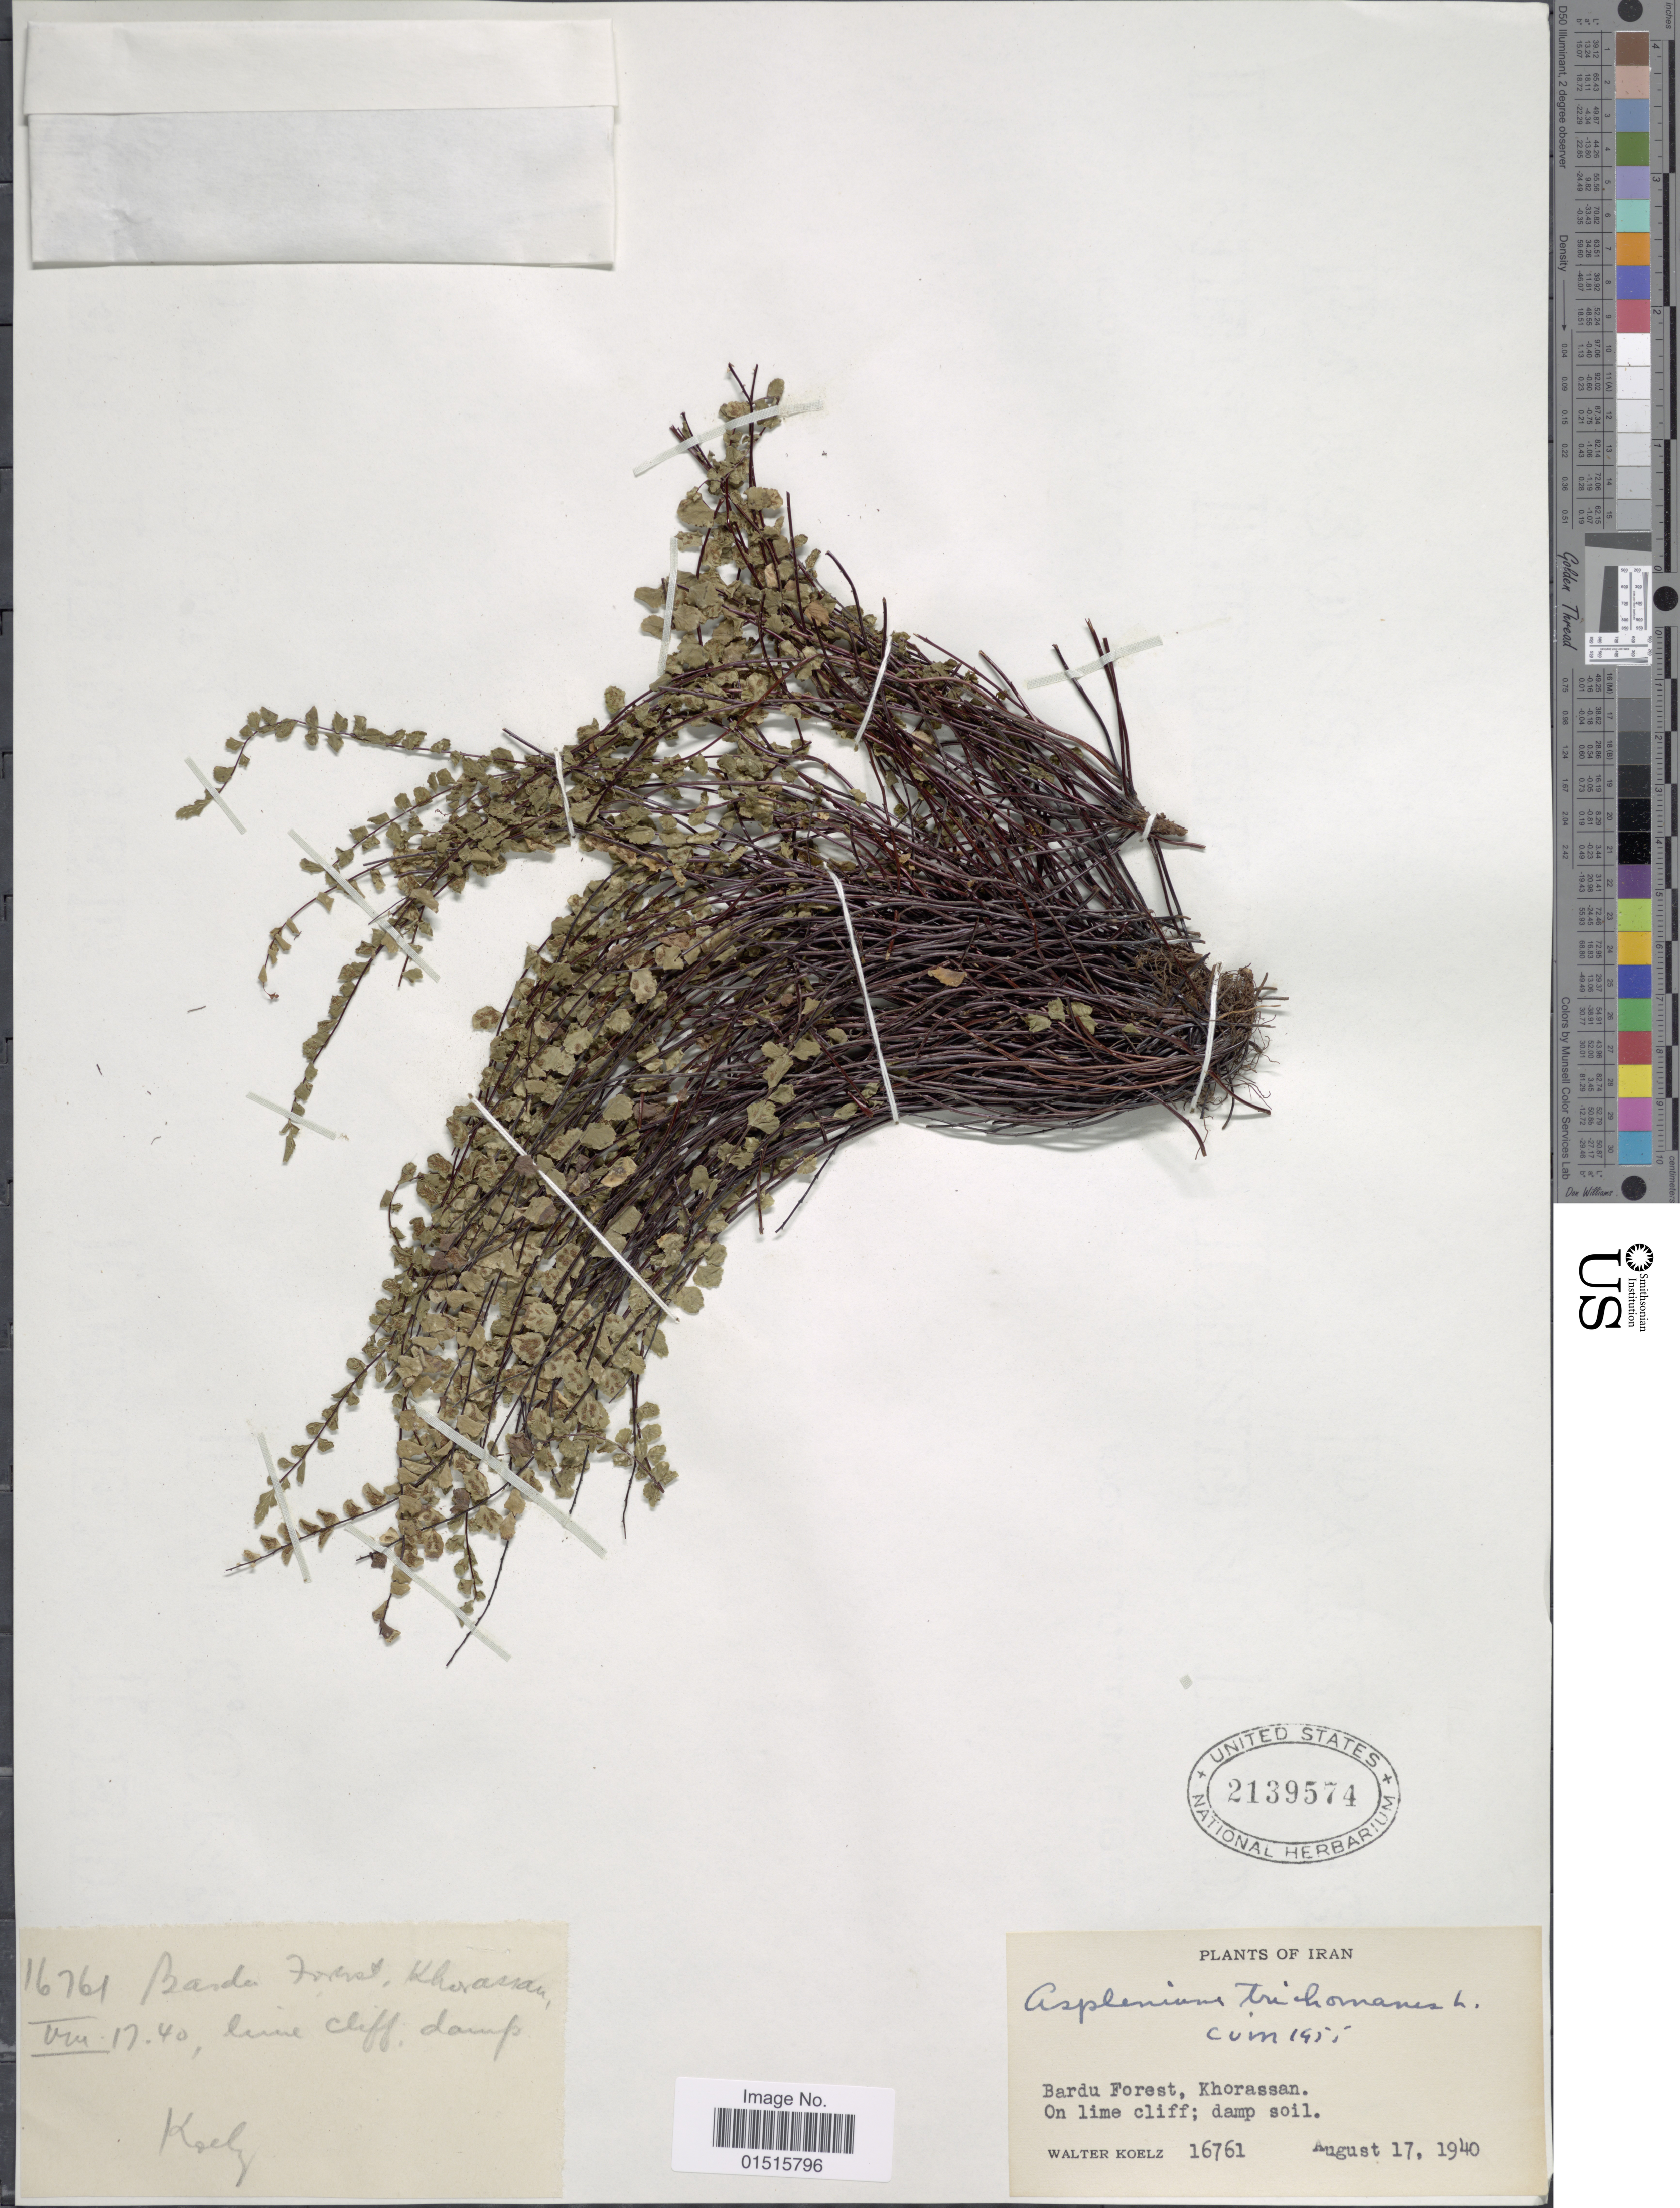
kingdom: Plantae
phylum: Tracheophyta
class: Polypodiopsida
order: Polypodiales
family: Aspleniaceae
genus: Asplenium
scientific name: Asplenium trichomanes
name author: L.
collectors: W. N. Koelz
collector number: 16761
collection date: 1940-08-17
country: Iran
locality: Bardu Forest, Khorassan. On lime cliff; damp soil.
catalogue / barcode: US 2139574